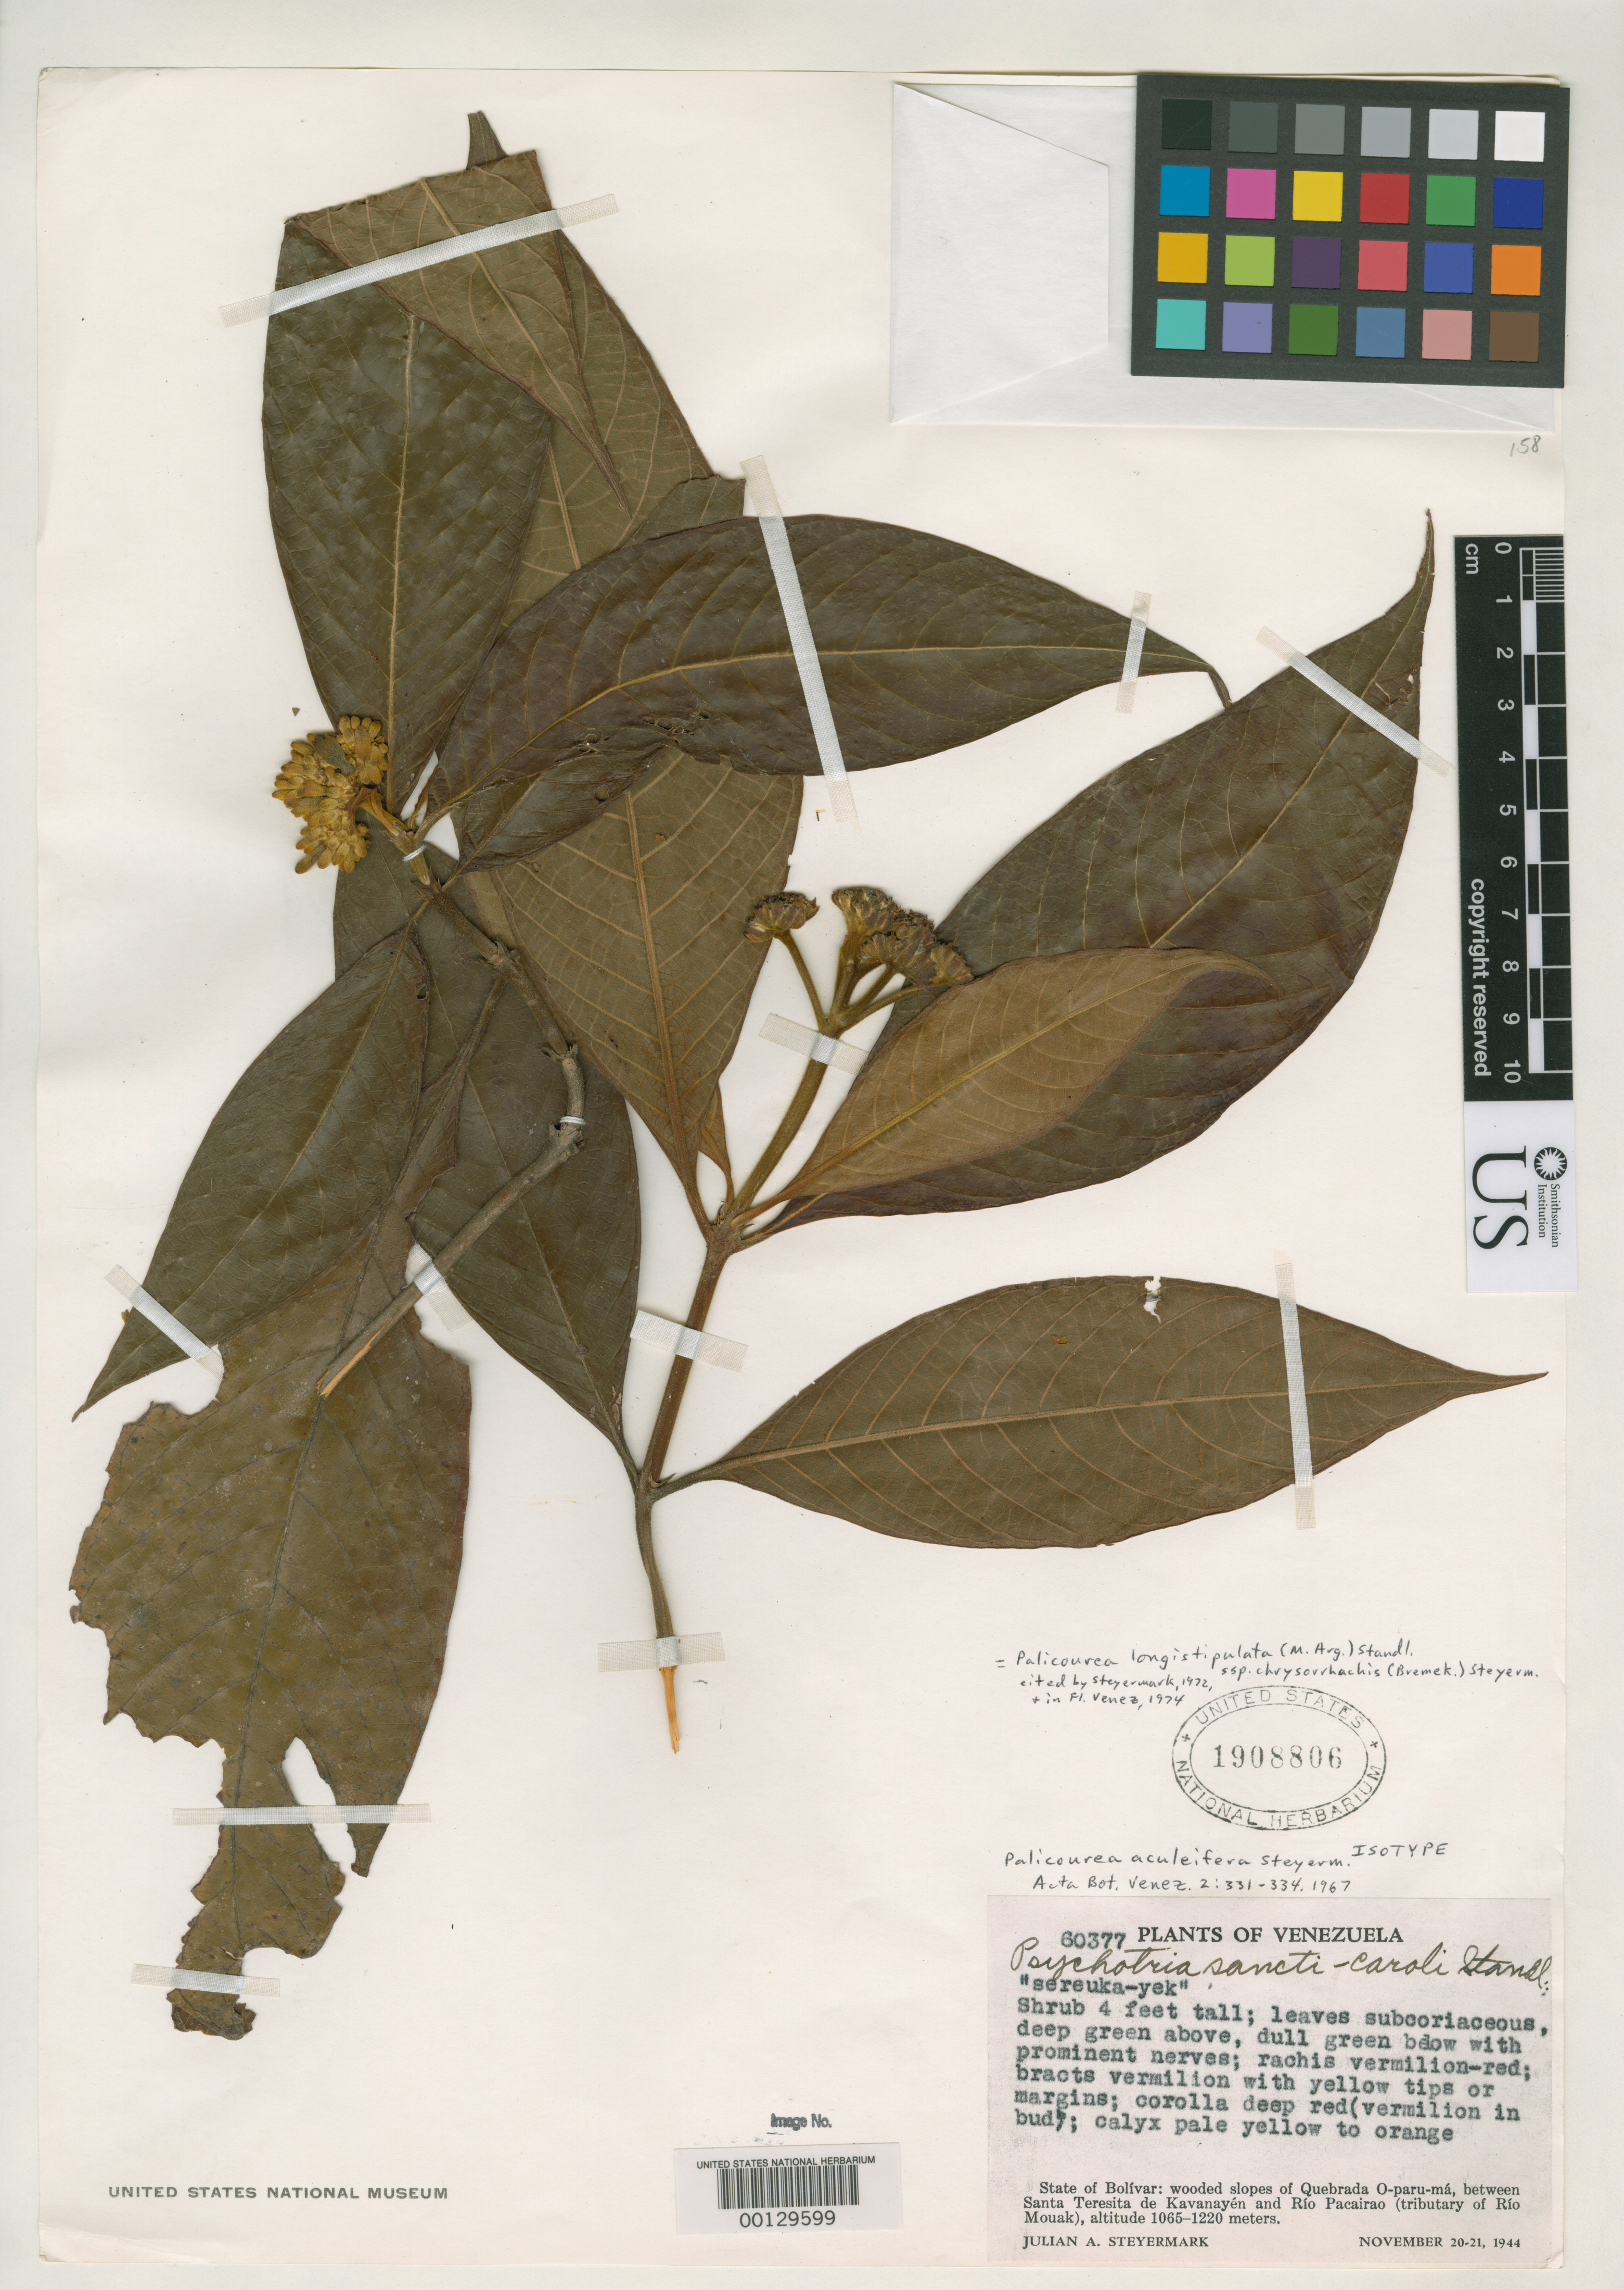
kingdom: Plantae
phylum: Tracheophyta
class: Magnoliopsida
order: Gentianales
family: Rubiaceae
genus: Palicourea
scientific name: Palicourea aculeifera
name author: Steyerm.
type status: Isotype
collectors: J. Steyermark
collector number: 60377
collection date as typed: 20 Nov 1944 to 21 Nov 1944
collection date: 1944-11-20/1944-11-21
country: Venezuela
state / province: Bolivar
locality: Slopes of Quebrada O-paru-ma, between Santa Teresita de Kalanayen and Rio Pacairao (tributary of Rio Mouak).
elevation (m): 1065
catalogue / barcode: US 1908806